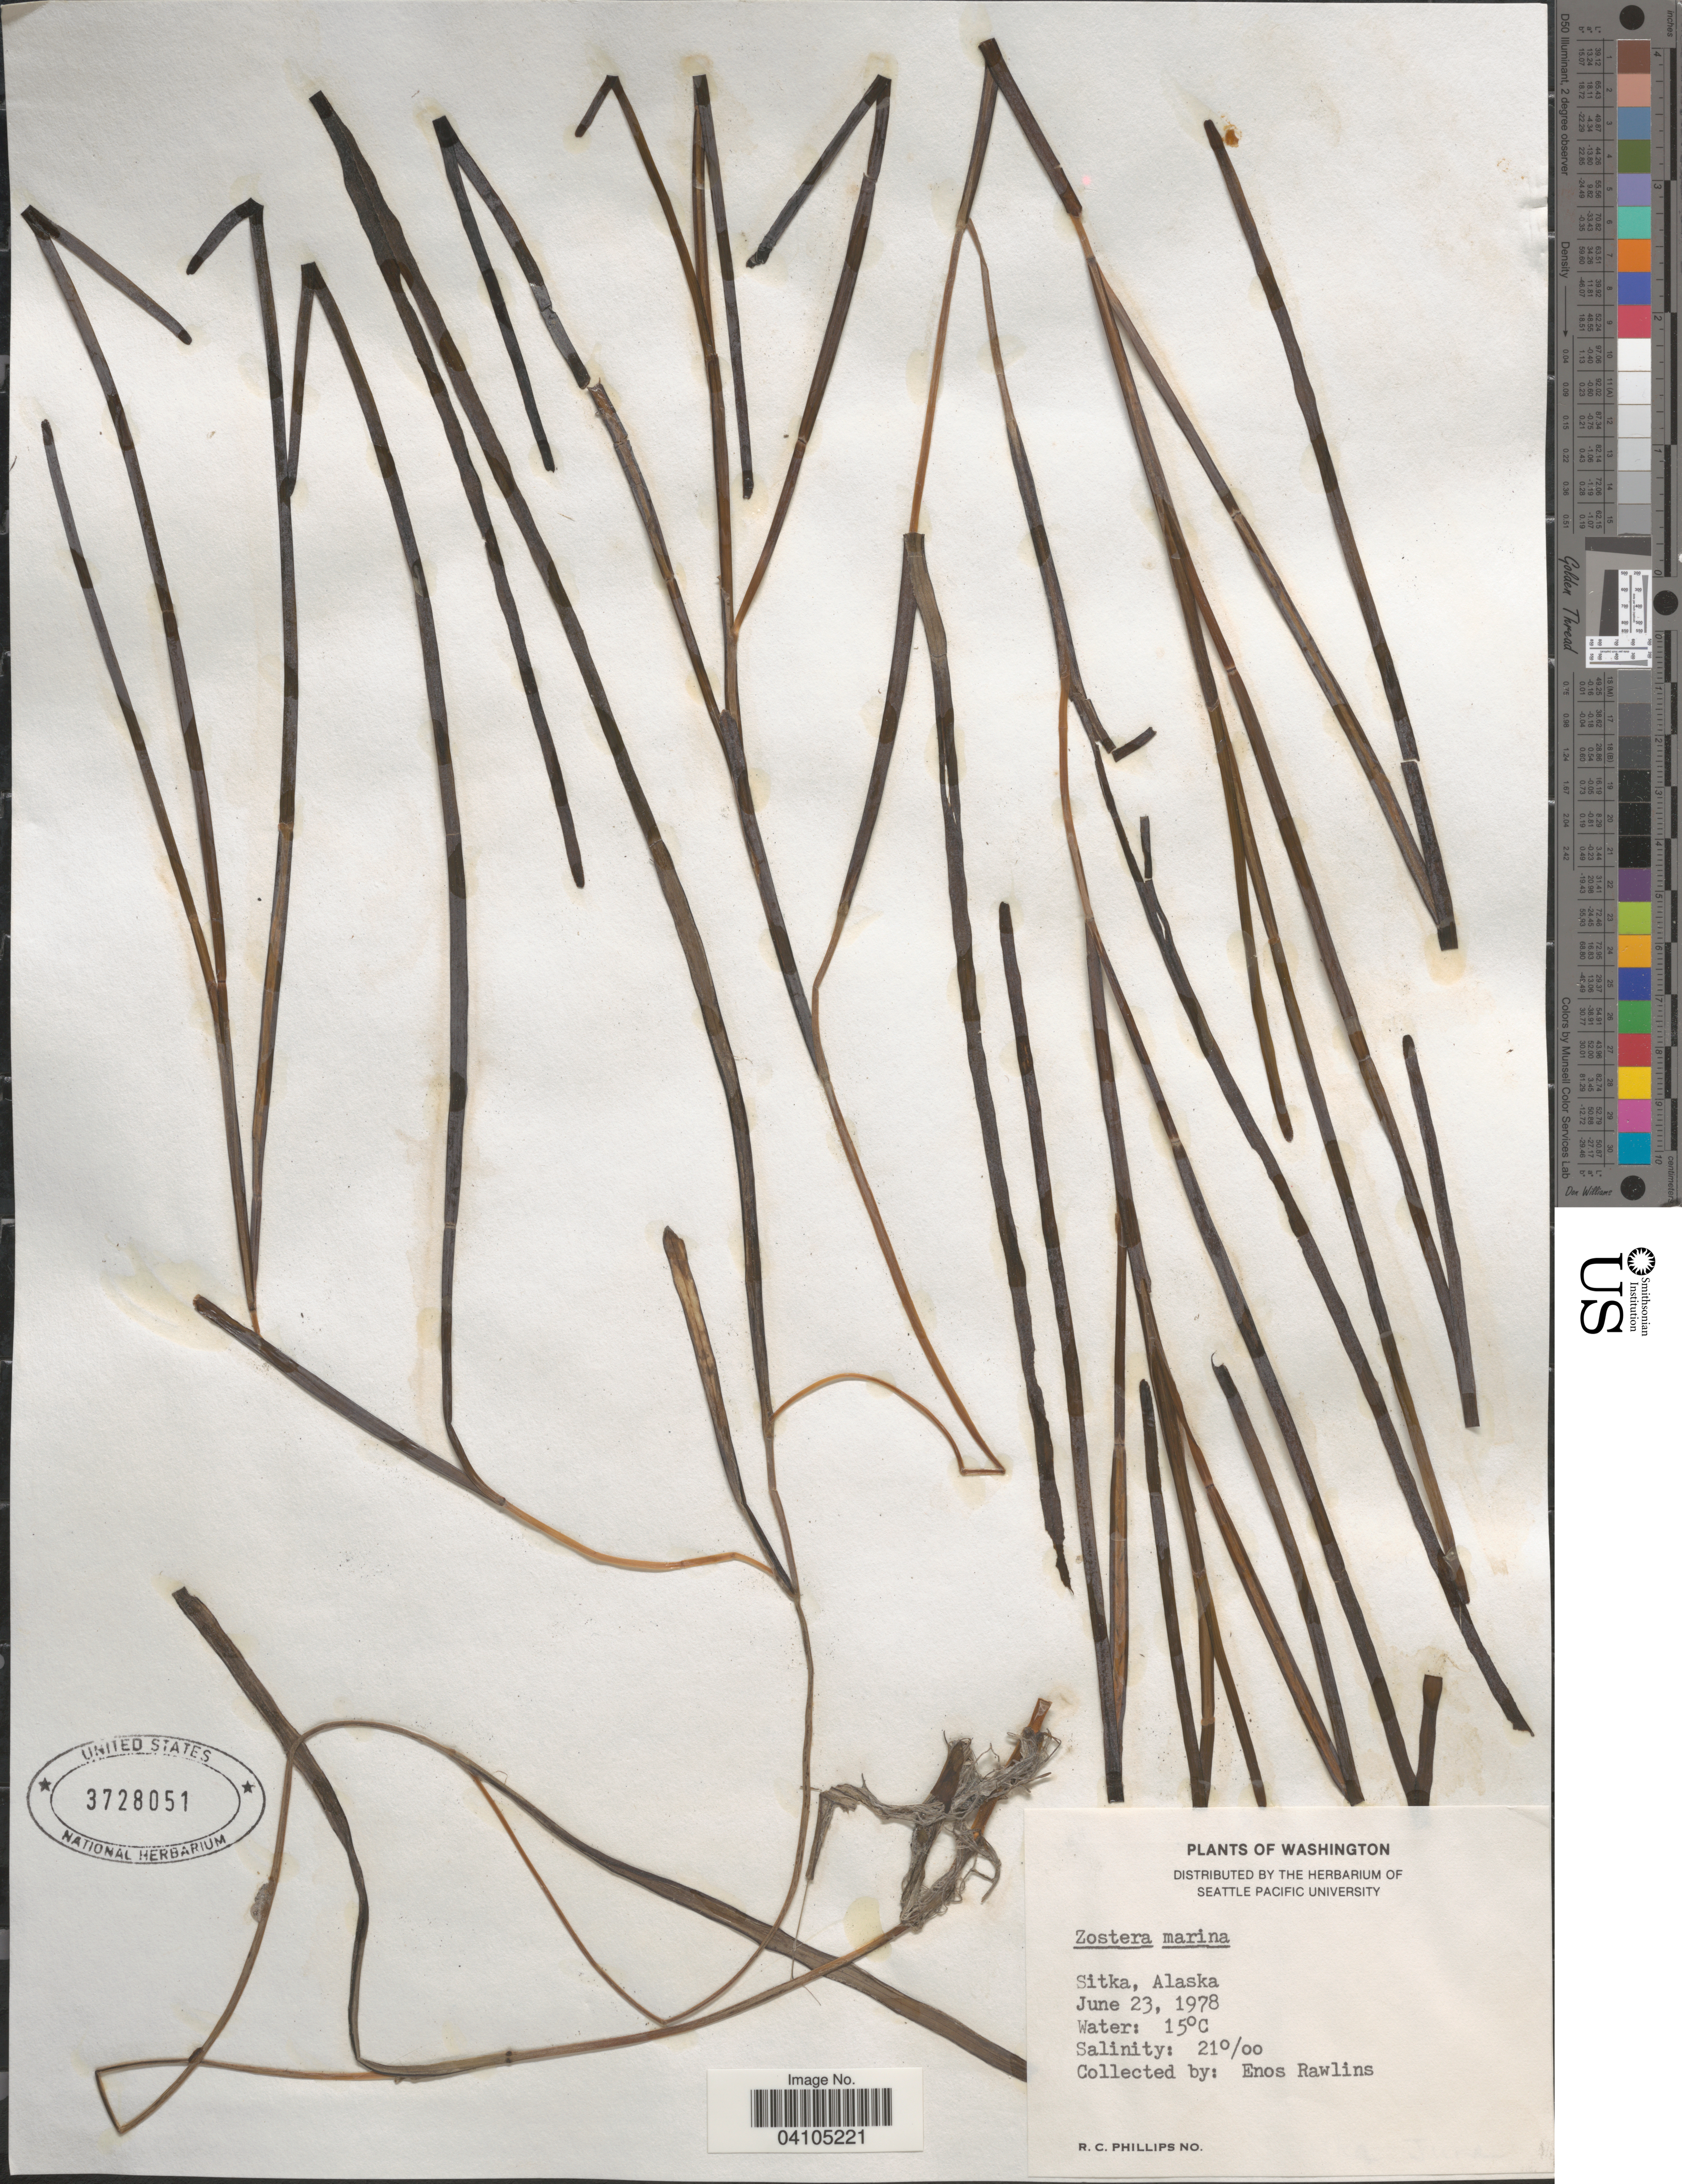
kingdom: Plantae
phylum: Tracheophyta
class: Liliopsida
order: Alismatales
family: Zosteraceae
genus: Zostera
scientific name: Zostera marina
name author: L.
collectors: E. Rawlins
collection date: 1978-06-23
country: United States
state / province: Alaska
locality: Sitka.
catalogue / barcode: US 3728051